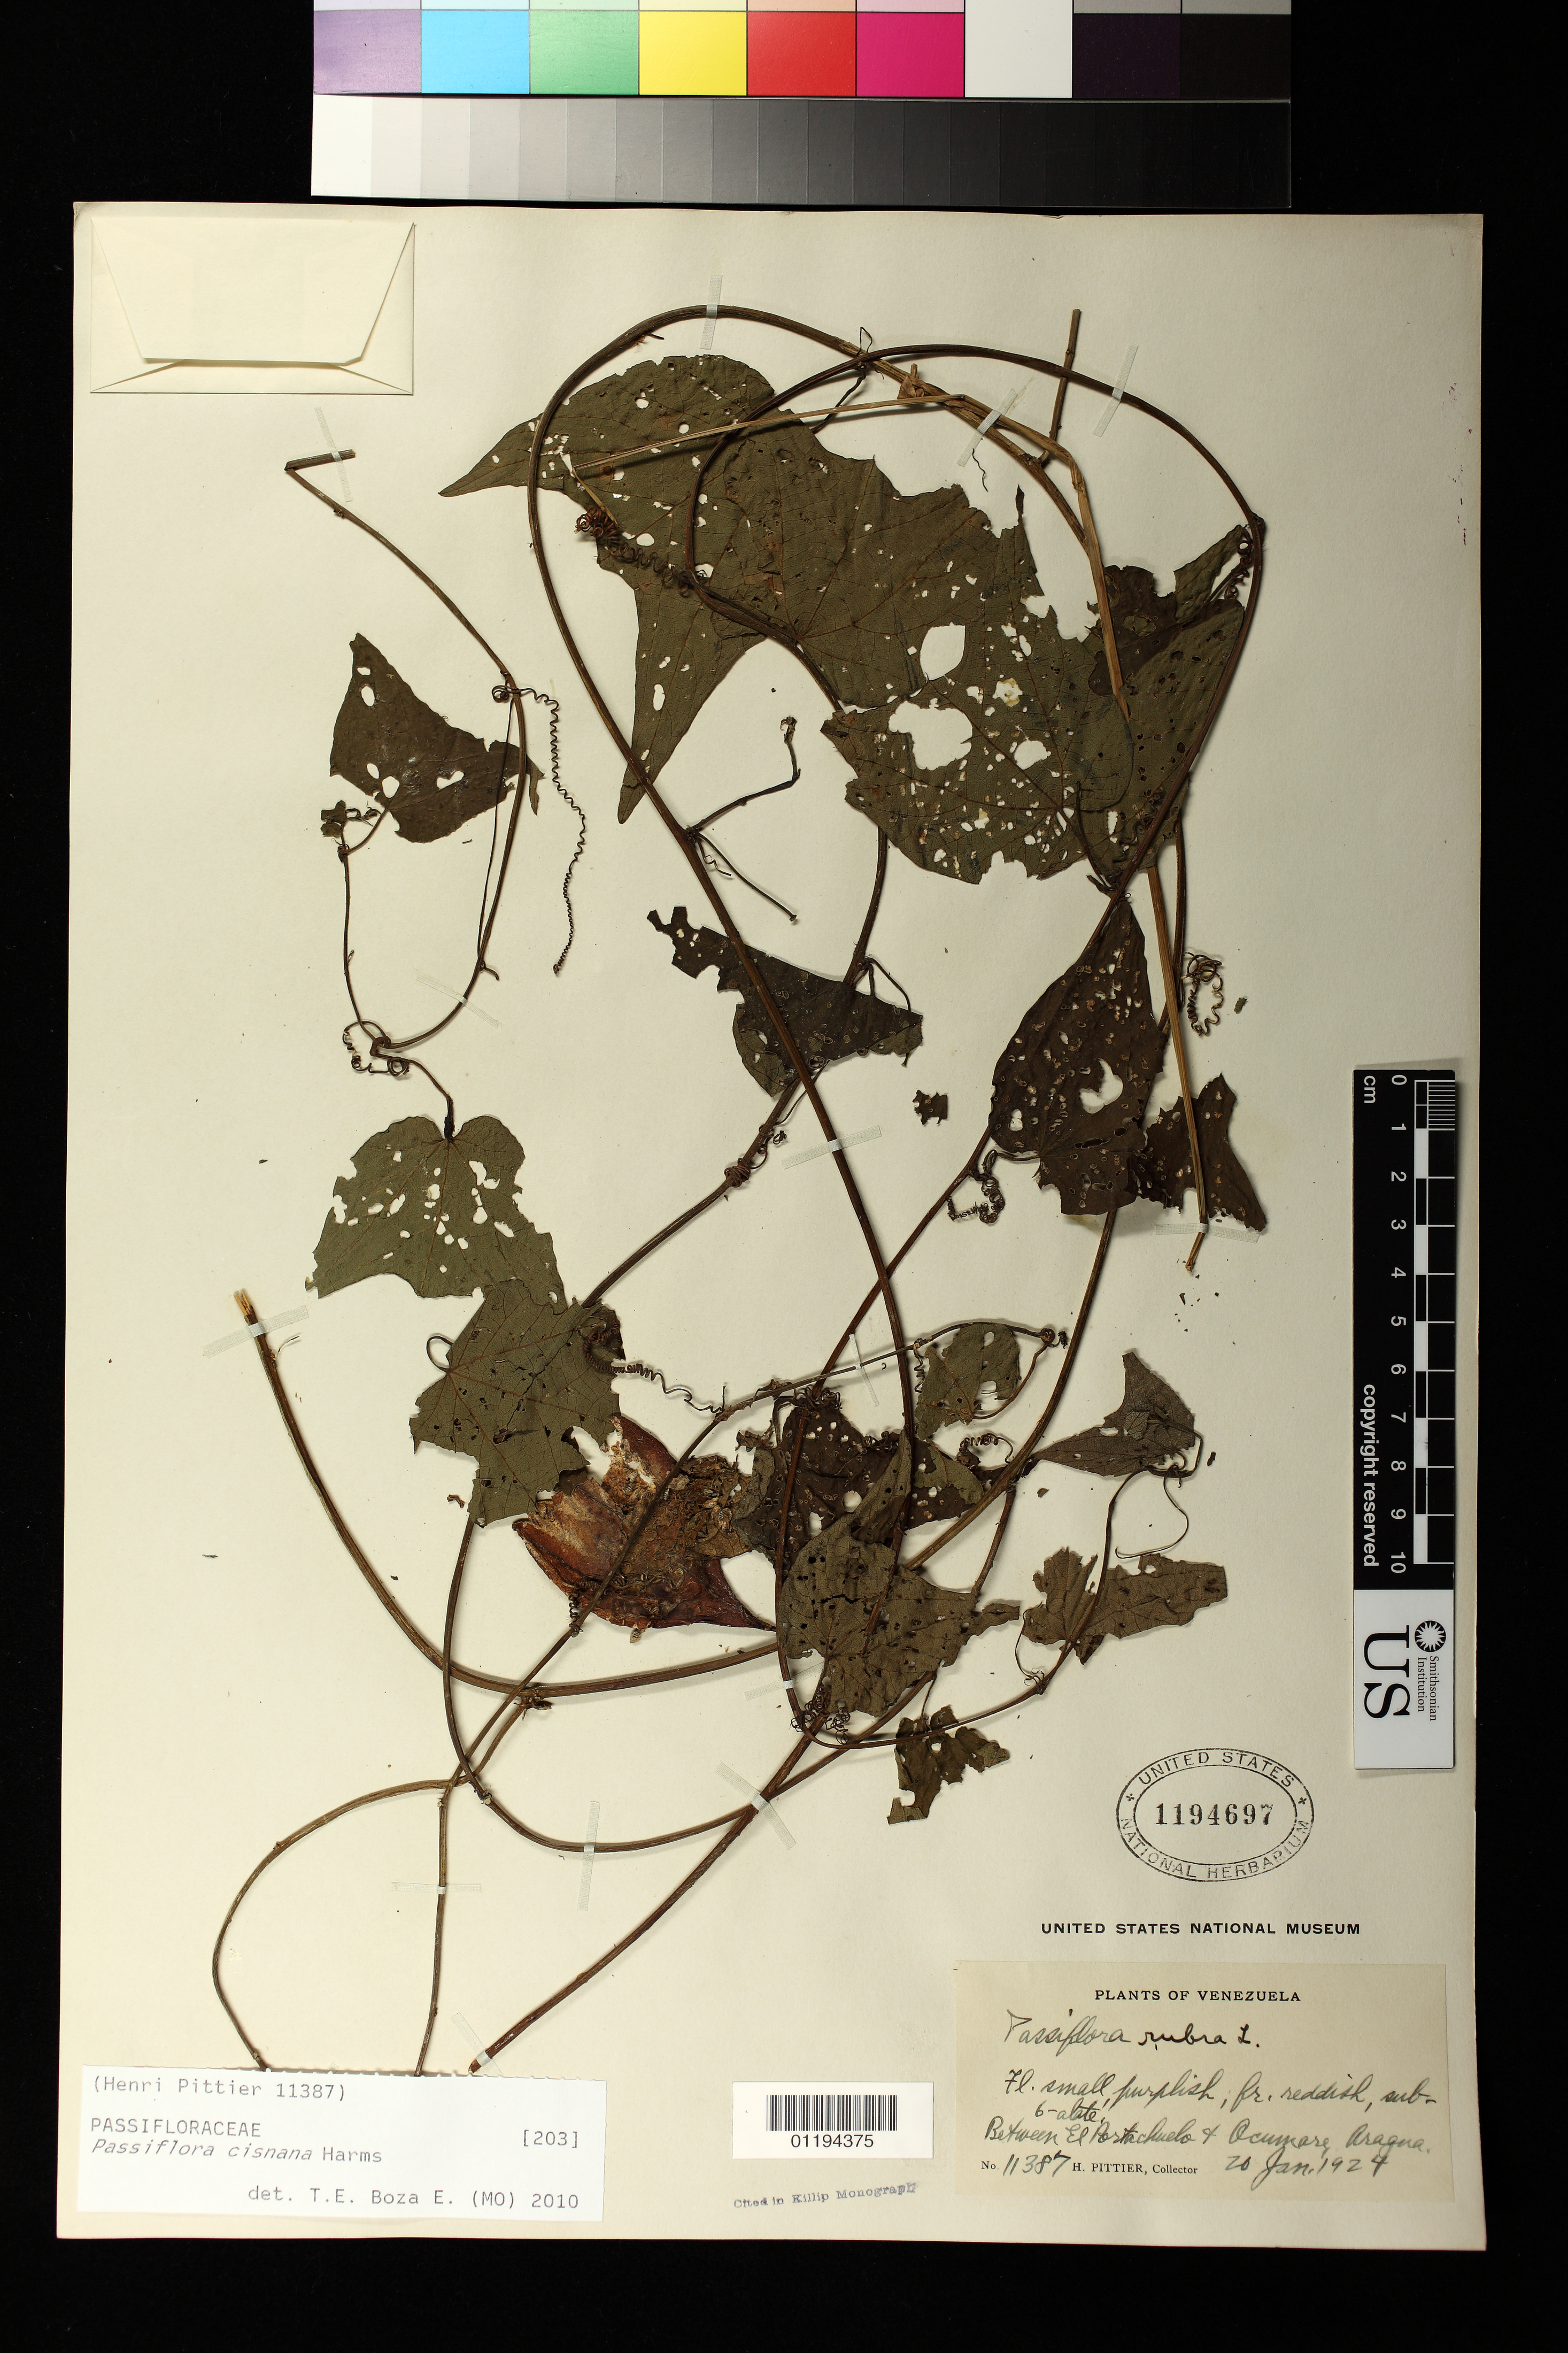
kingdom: Plantae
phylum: Tracheophyta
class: Magnoliopsida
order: Malpighiales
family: Passifloraceae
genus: Passiflora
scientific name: Passiflora cisnana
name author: Harms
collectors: H. F. Pittier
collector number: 11387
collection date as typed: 20 Jan 1924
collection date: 1924-01-20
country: Venezuela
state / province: Aragua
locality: Between El Portachuelo + Ocumare, Aragua.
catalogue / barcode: US 1194697